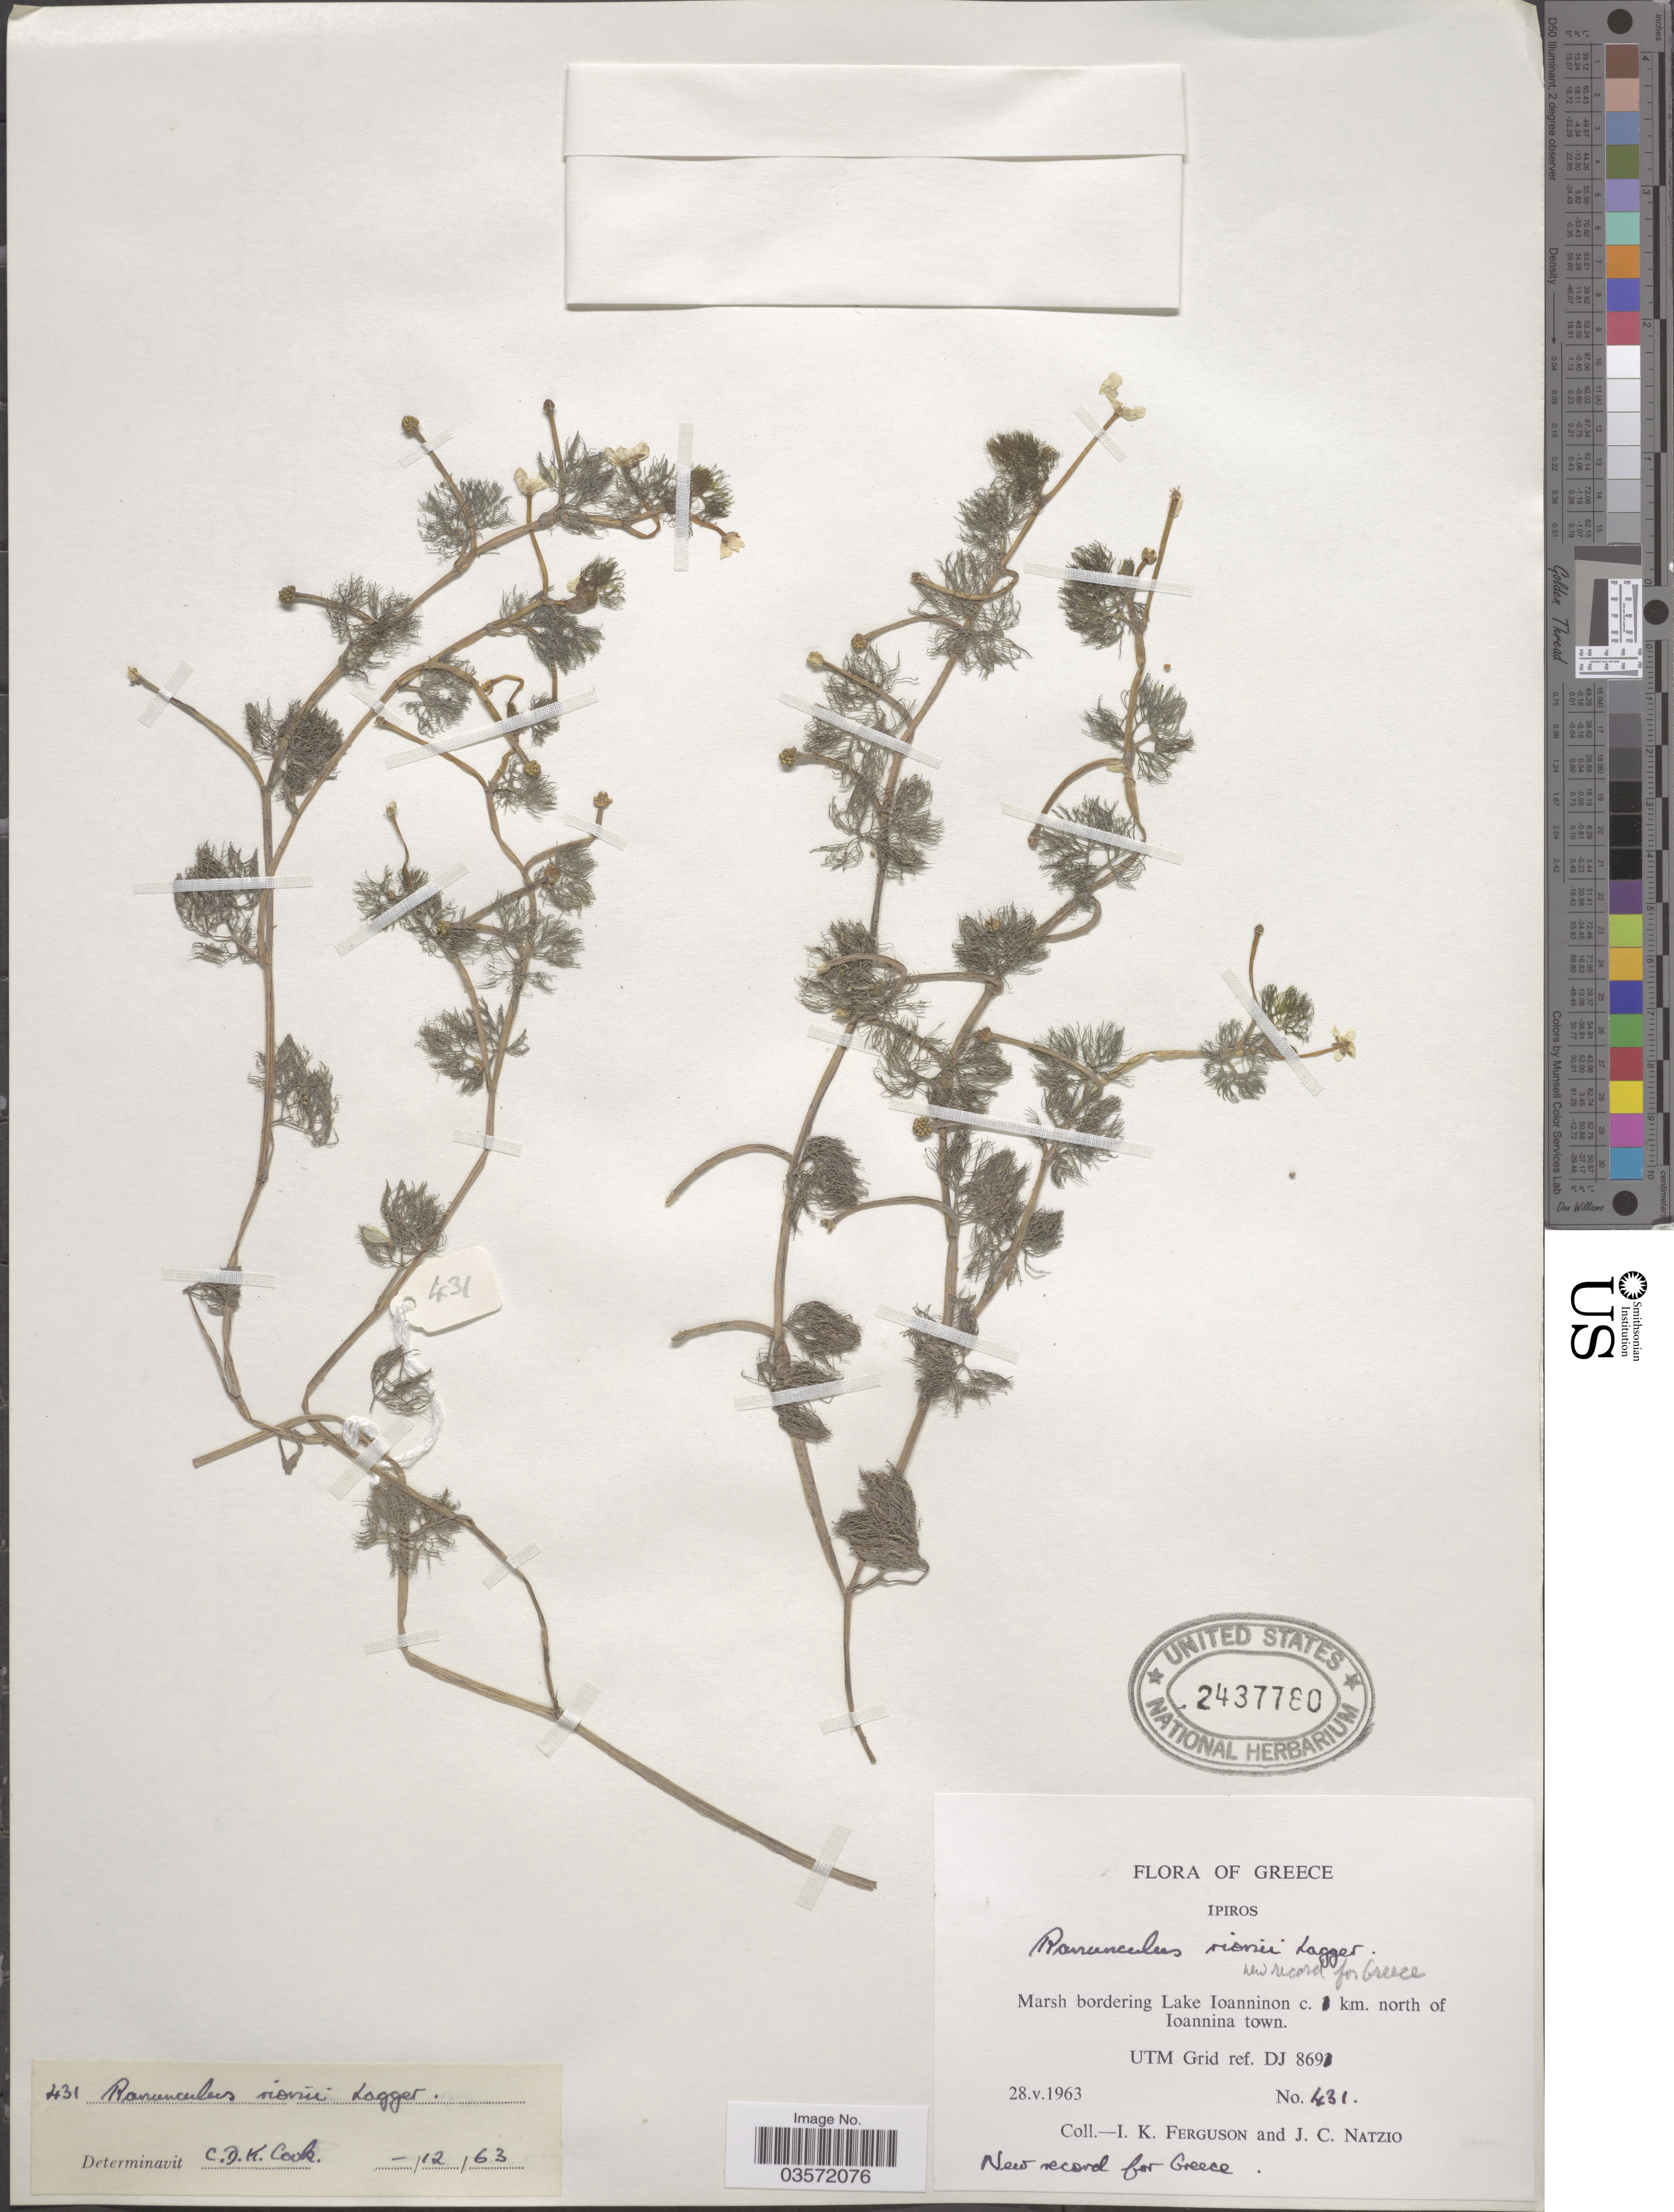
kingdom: Plantae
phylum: Tracheophyta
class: Magnoliopsida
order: Ranunculales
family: Ranunculaceae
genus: Ranunculus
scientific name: Ranunculus rionii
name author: Lagger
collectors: I. K. Ferguson & J. Natzio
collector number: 431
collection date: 1963-05-28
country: Greece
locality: Ipiros. Marsh bordering Lake Ioanninon c. km north of Ioannina town. UTM Grid ref. DJ 869.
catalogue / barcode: US 2437780